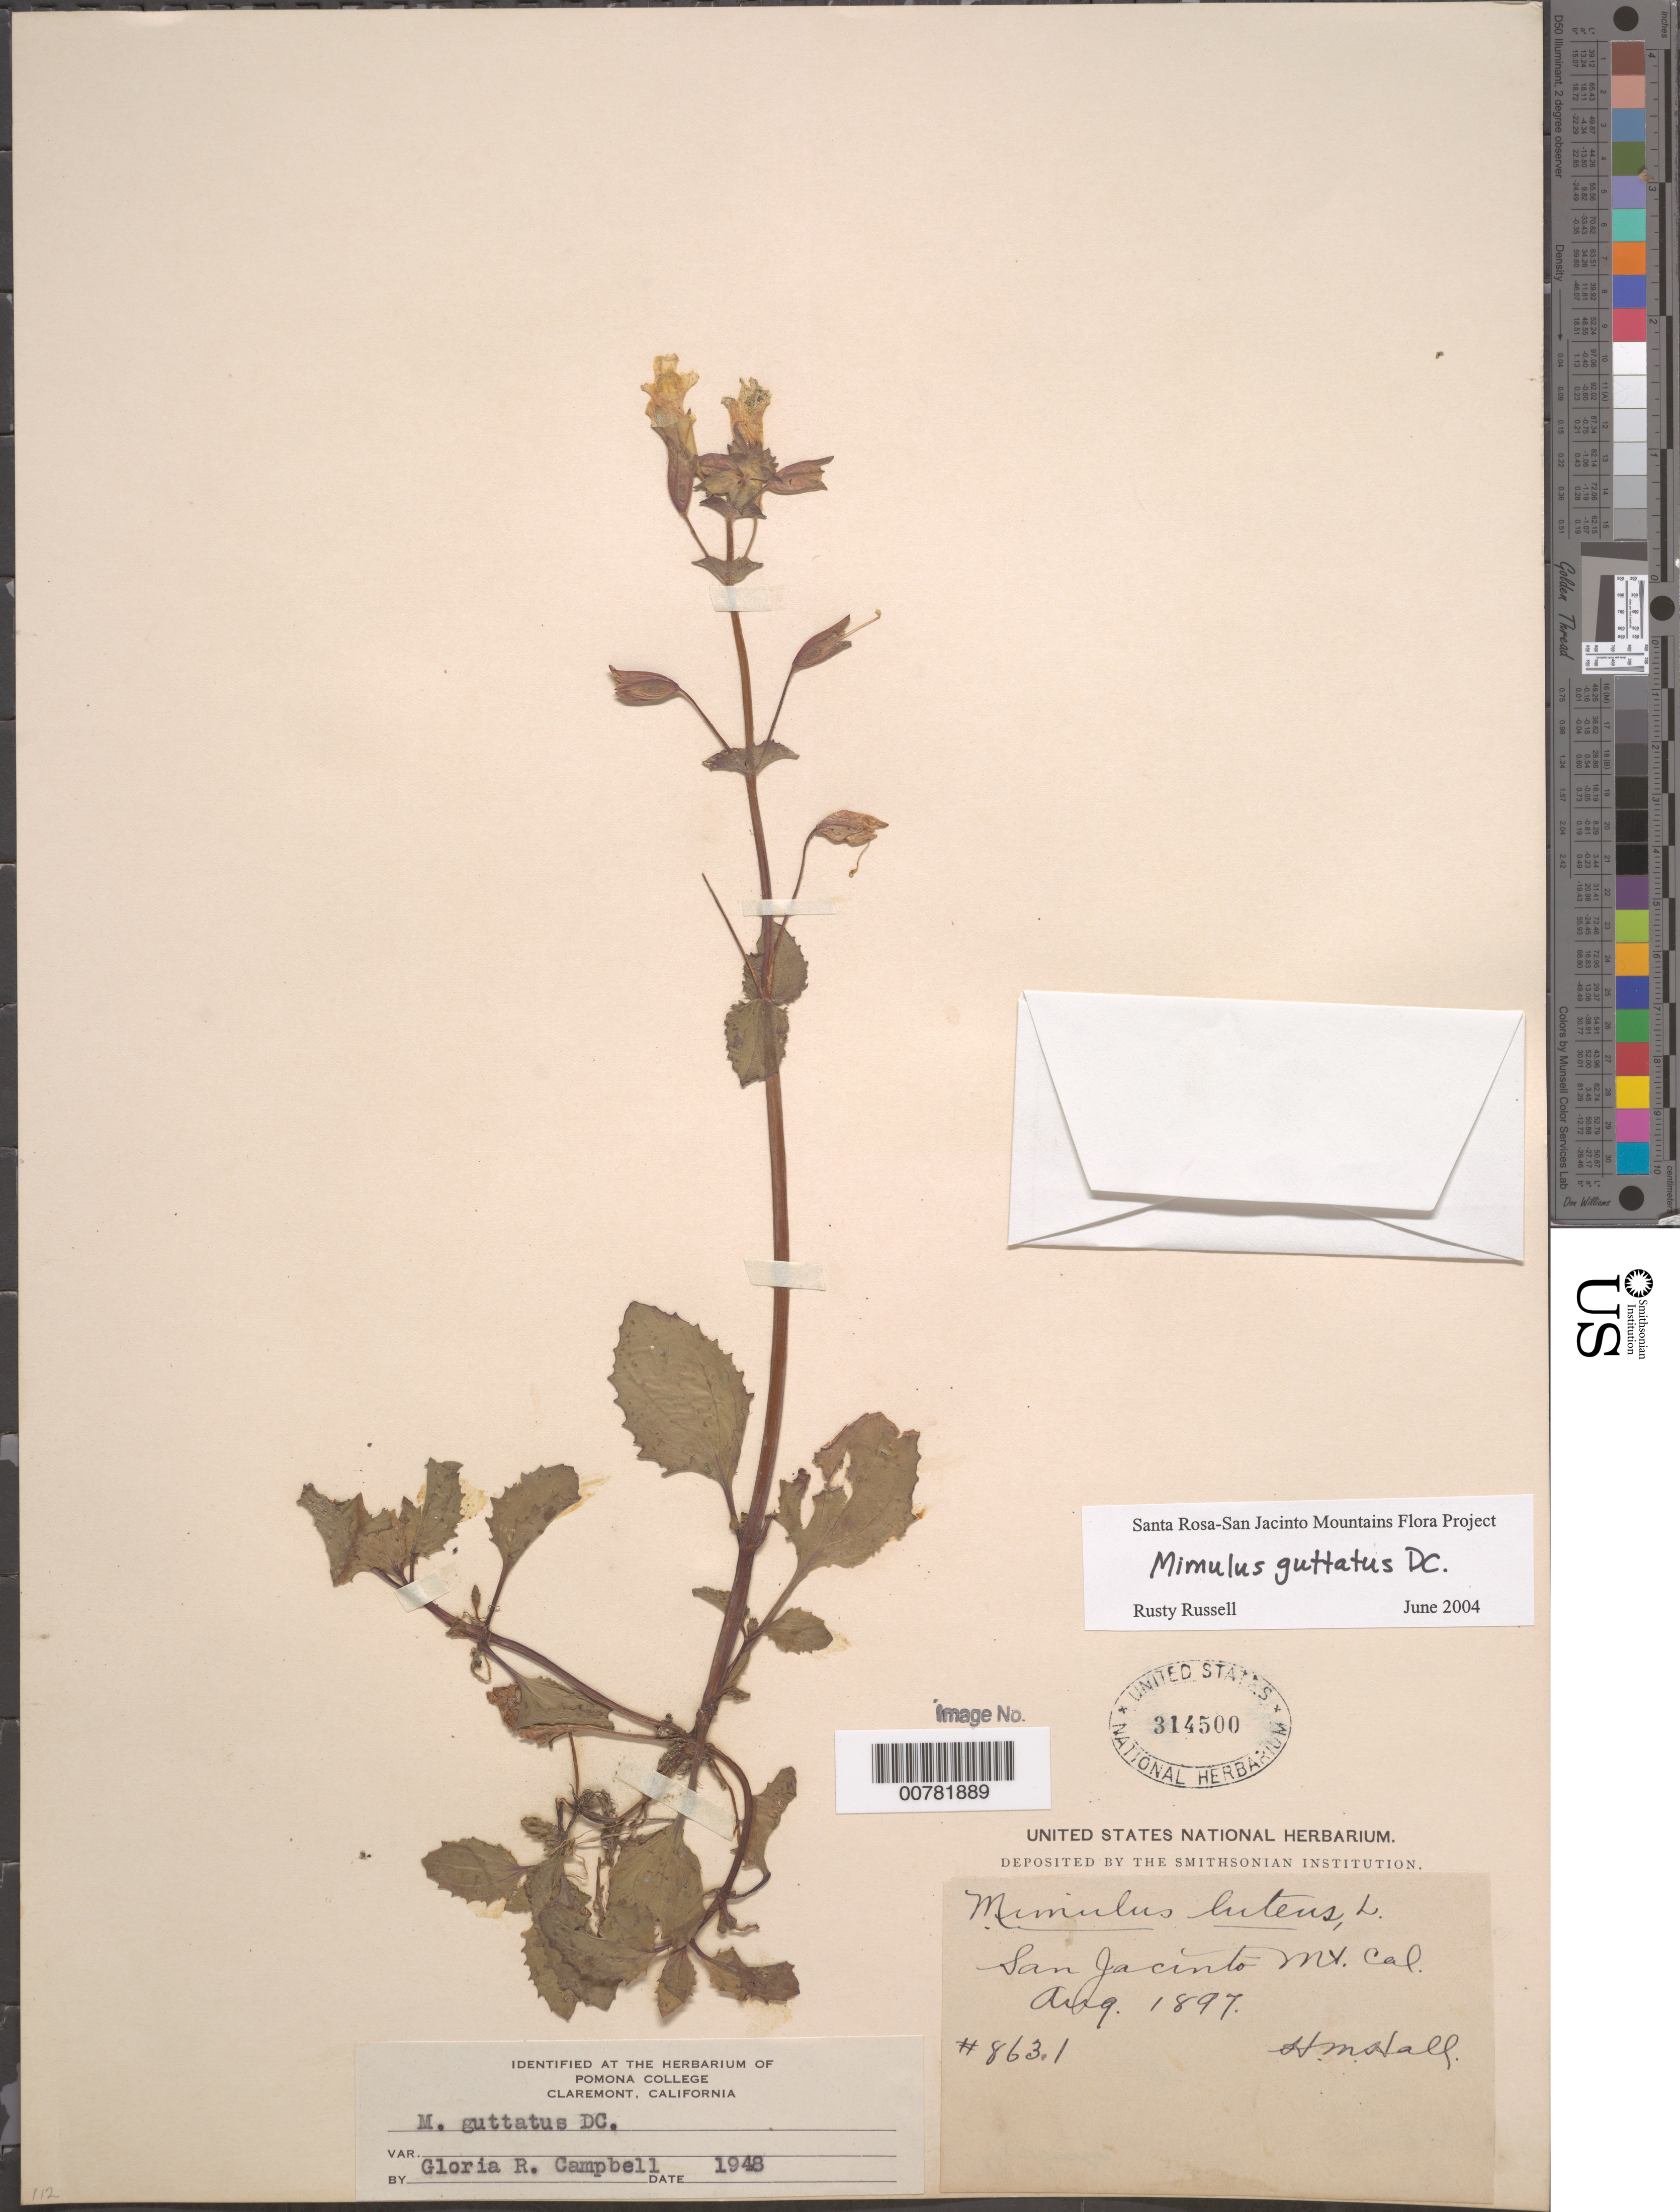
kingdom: Plantae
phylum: Tracheophyta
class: Magnoliopsida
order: Lamiales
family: Phrymaceae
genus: Mimulus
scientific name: Mimulus guttatus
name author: DC.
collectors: H. M. Hall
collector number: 8631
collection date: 1897-08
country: United States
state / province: California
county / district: Riverside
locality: San Jacinto Mt.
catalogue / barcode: US 314500